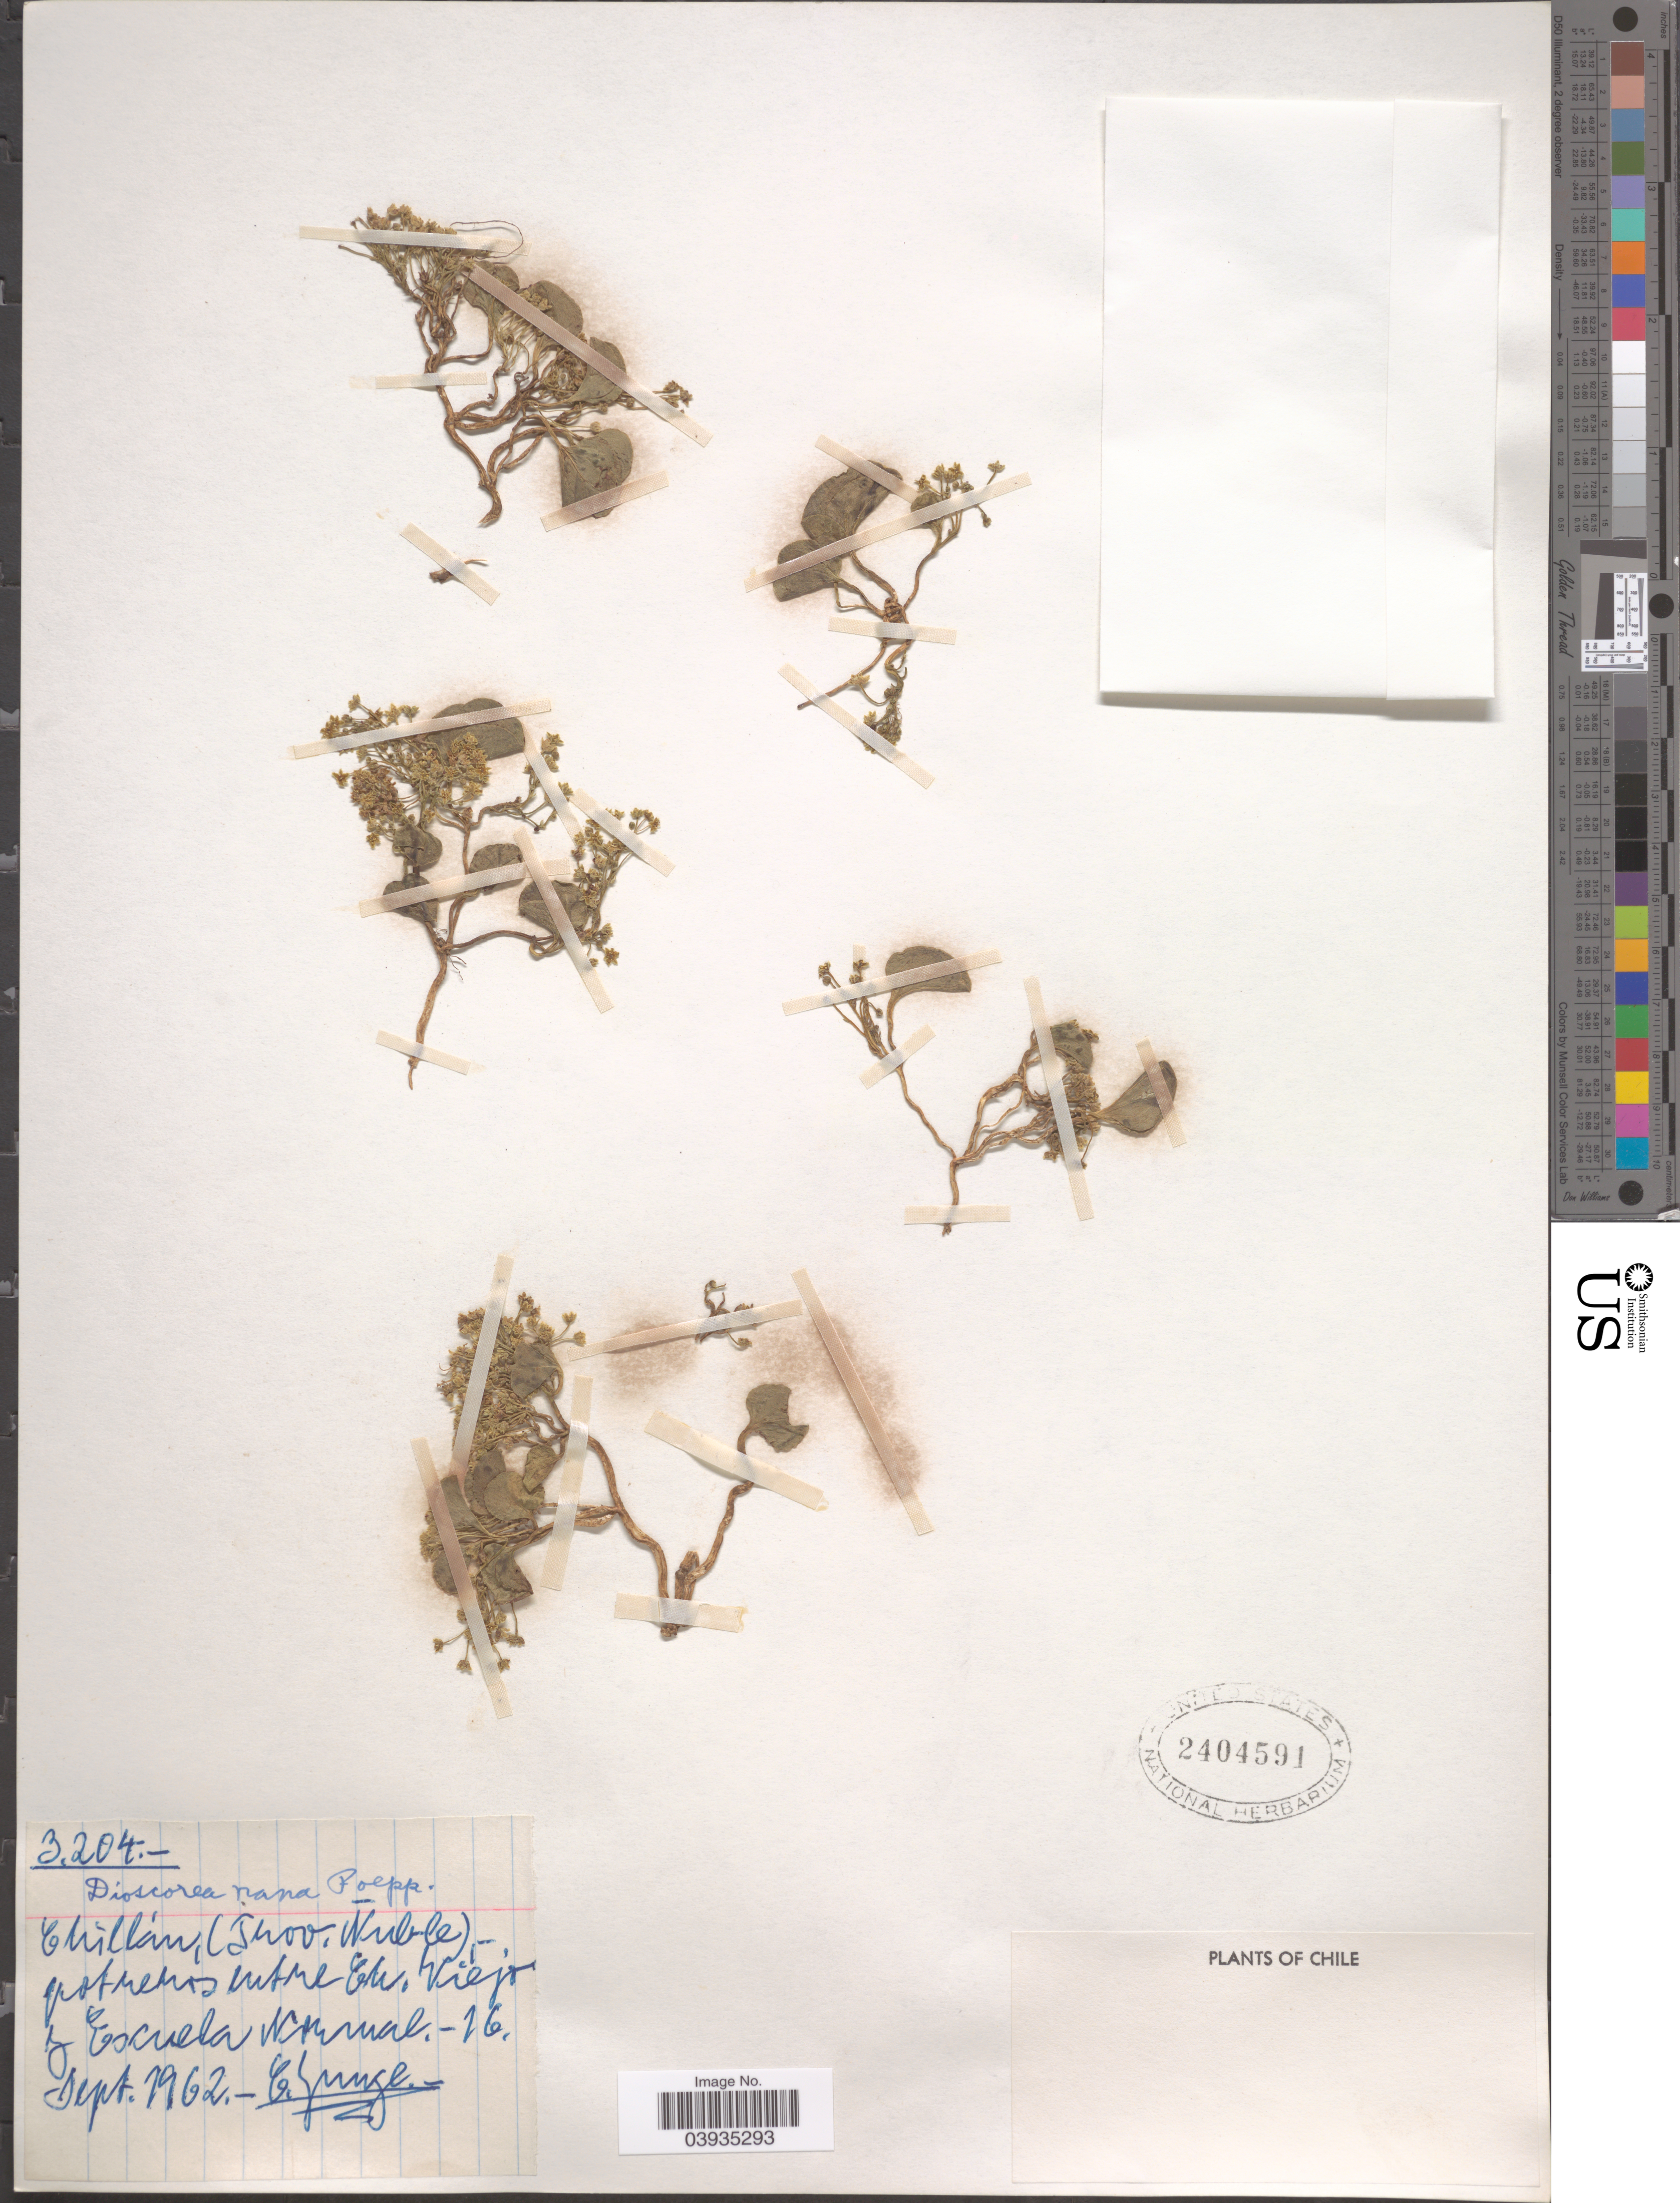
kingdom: Plantae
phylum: Tracheophyta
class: Liliopsida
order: Dioscoreales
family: Dioscoreaceae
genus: Dioscorea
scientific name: Dioscorea nana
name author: Poepp.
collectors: E. Junge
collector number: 3204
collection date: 1962-09-16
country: Chile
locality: Chillán (Prov. Nuble); potreros entre Ch. Viejo Escuela Normal.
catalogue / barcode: US 2404591